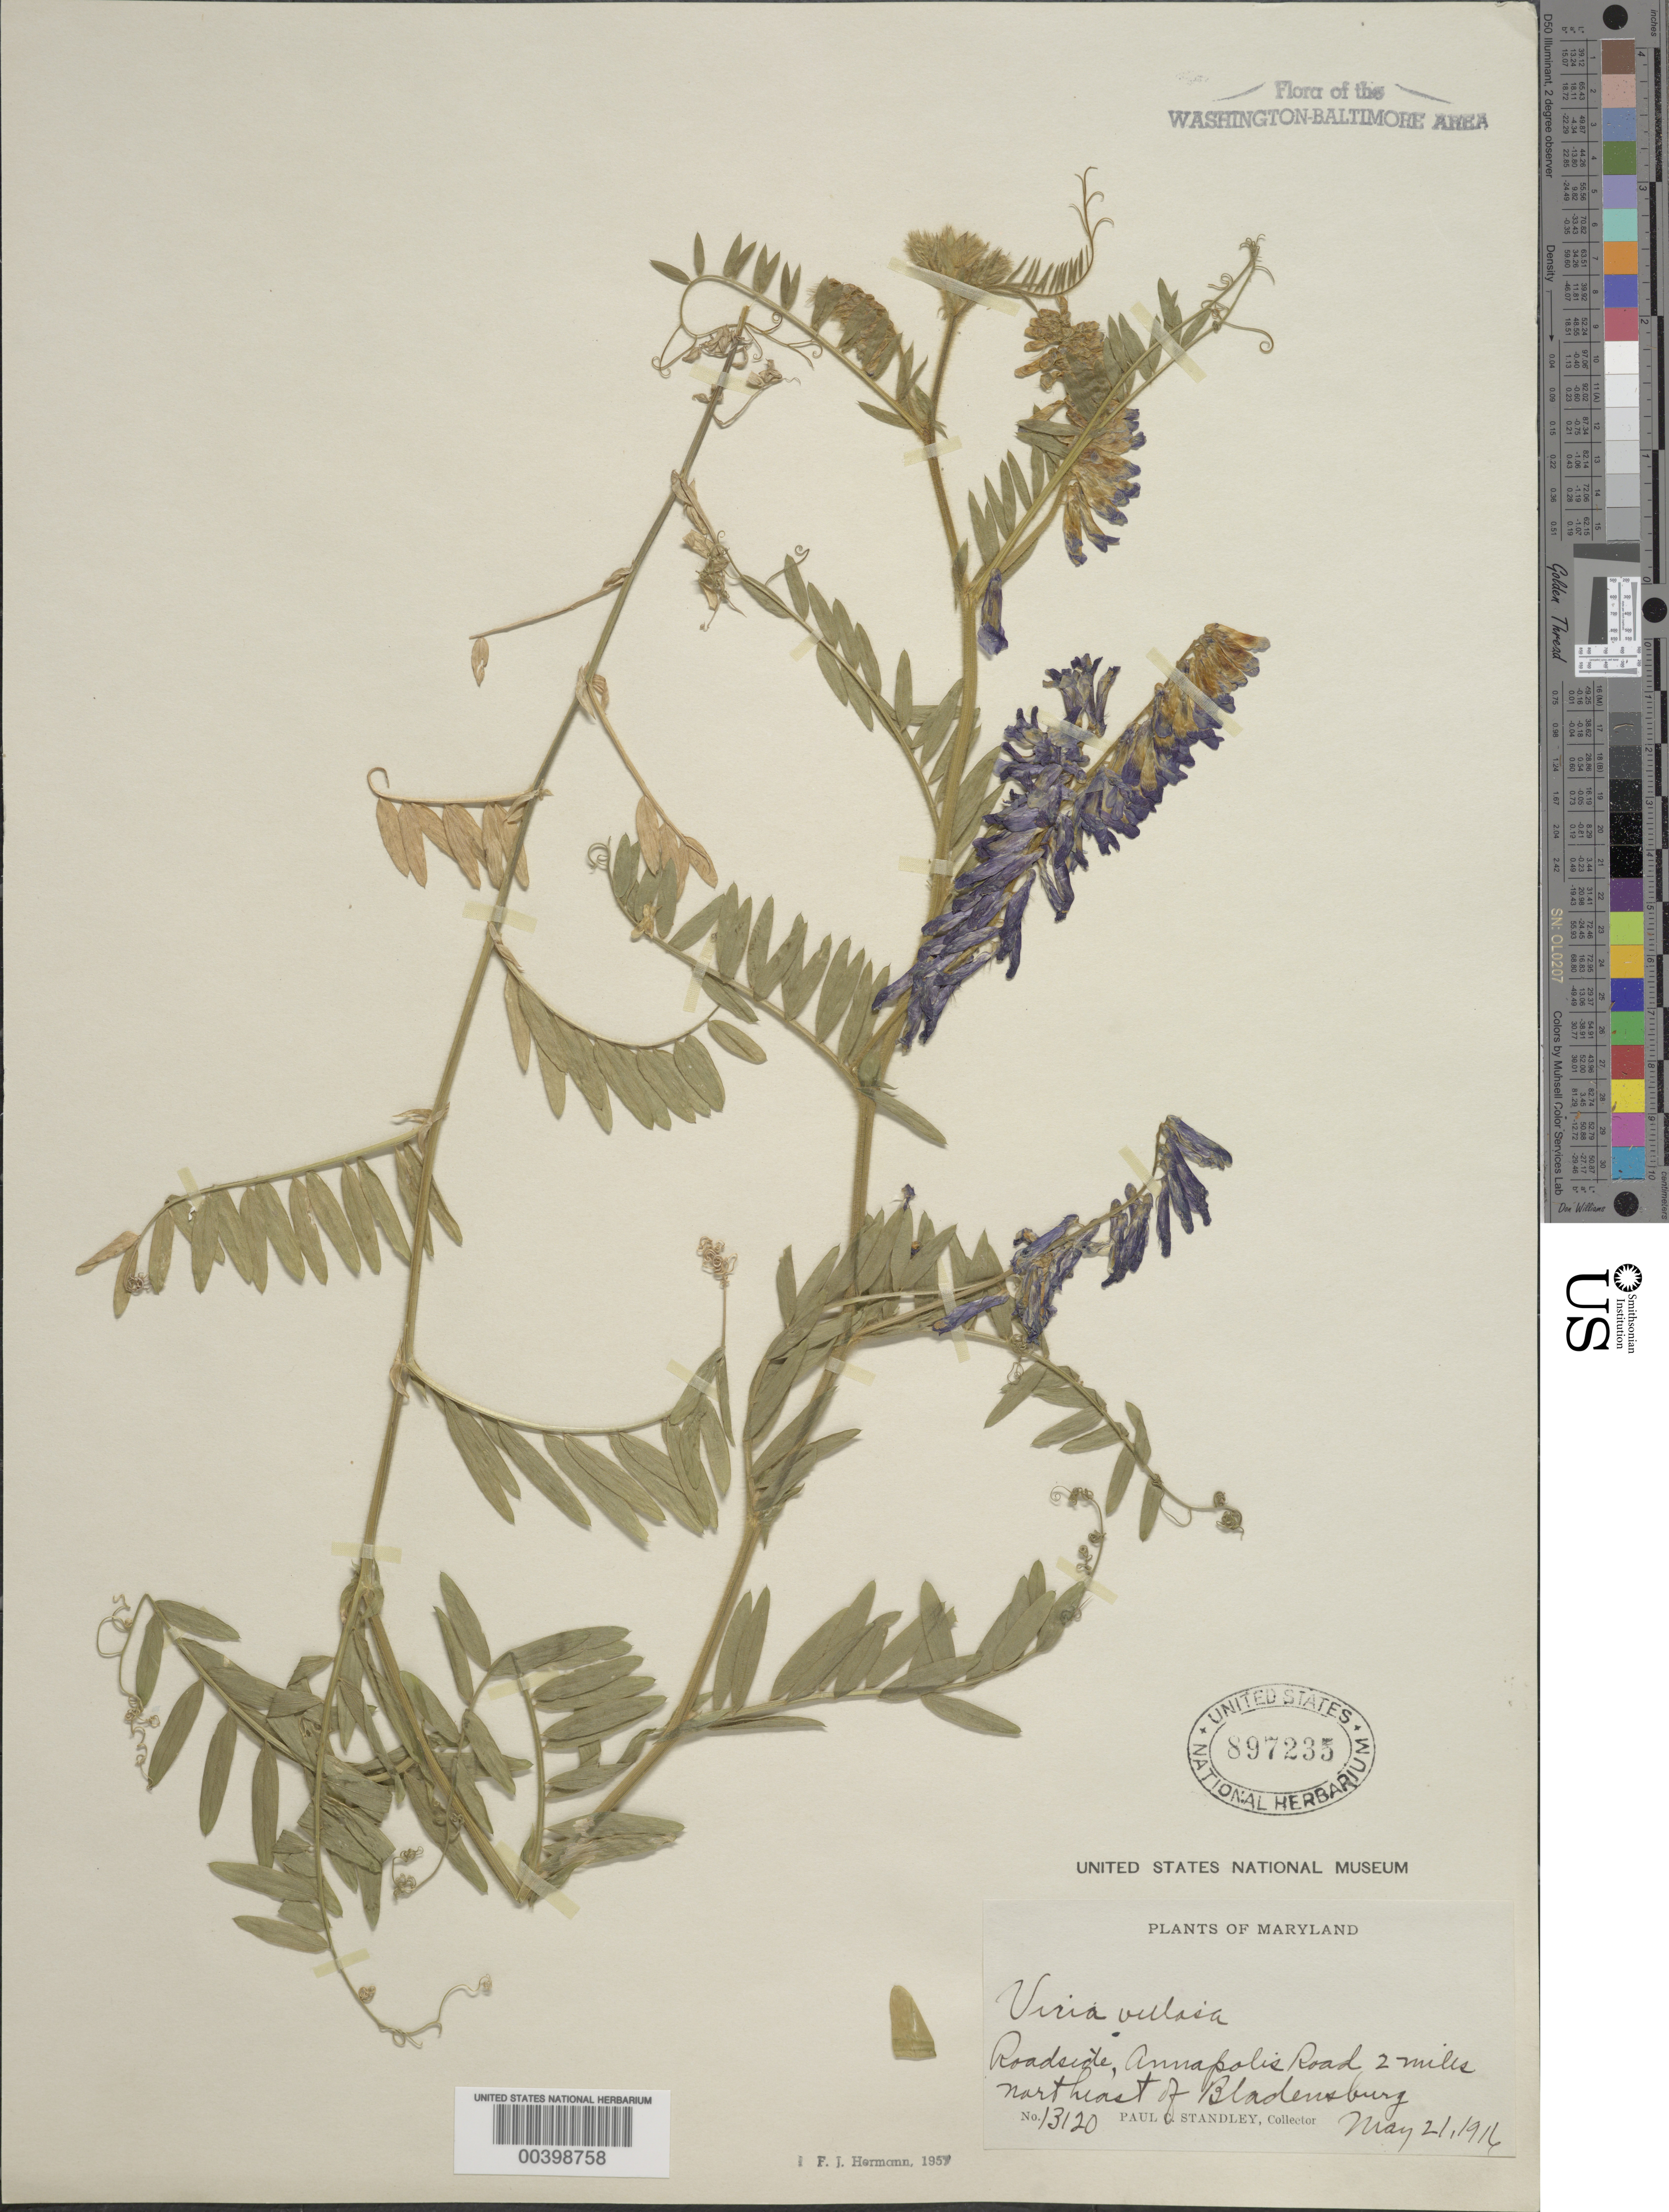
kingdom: Plantae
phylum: Tracheophyta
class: Magnoliopsida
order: Fabales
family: Fabaceae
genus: Vicia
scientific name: Vicia villosa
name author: Roth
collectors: P. C. Standley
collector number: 13120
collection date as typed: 21 May 1916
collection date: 1916-05-21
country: United States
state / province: Maryland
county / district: Prince George's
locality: Annapolis Road, northeast of Bladensburg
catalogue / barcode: US 897235